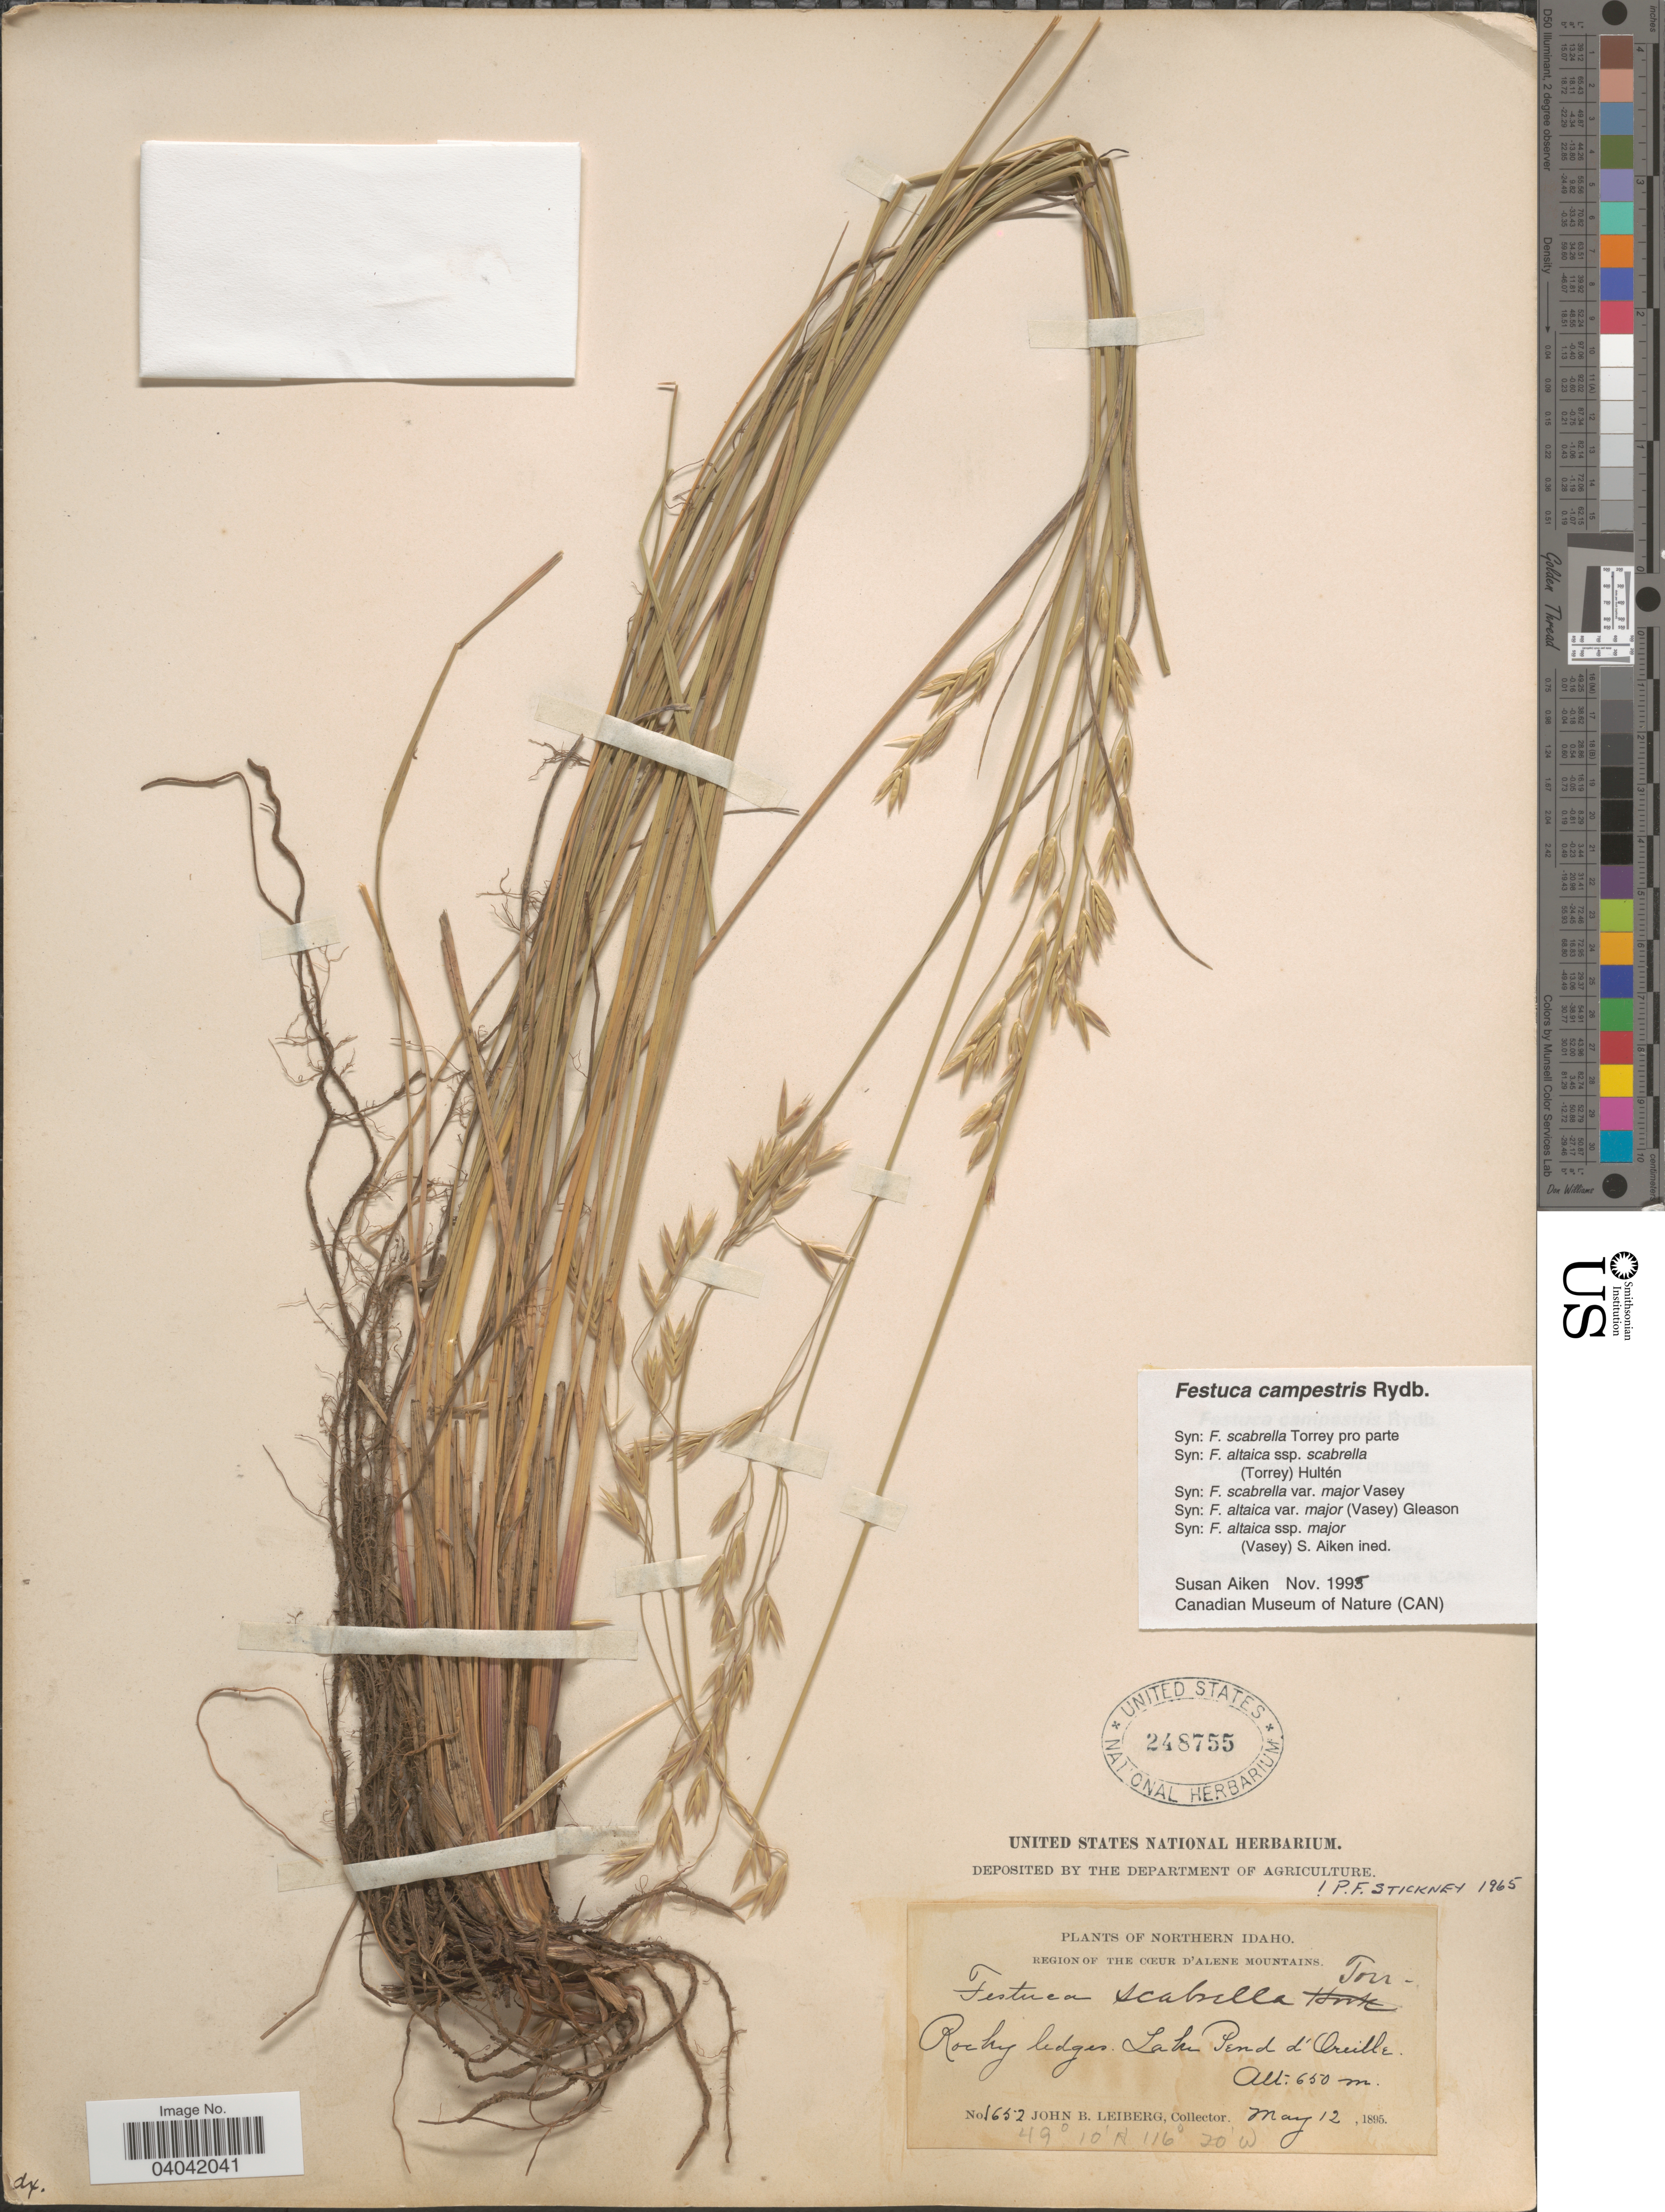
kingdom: Plantae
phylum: Tracheophyta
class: Liliopsida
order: Poales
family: Poaceae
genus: Festuca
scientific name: Festuca campestris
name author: Rydb.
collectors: J. B. Leiberg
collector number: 1652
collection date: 1895-05-12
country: United States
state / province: Idaho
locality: Northern Idaho. Region of the Cœur D'Alene Mountains. Lake Pend d'Oreille.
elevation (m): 650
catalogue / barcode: US 248755